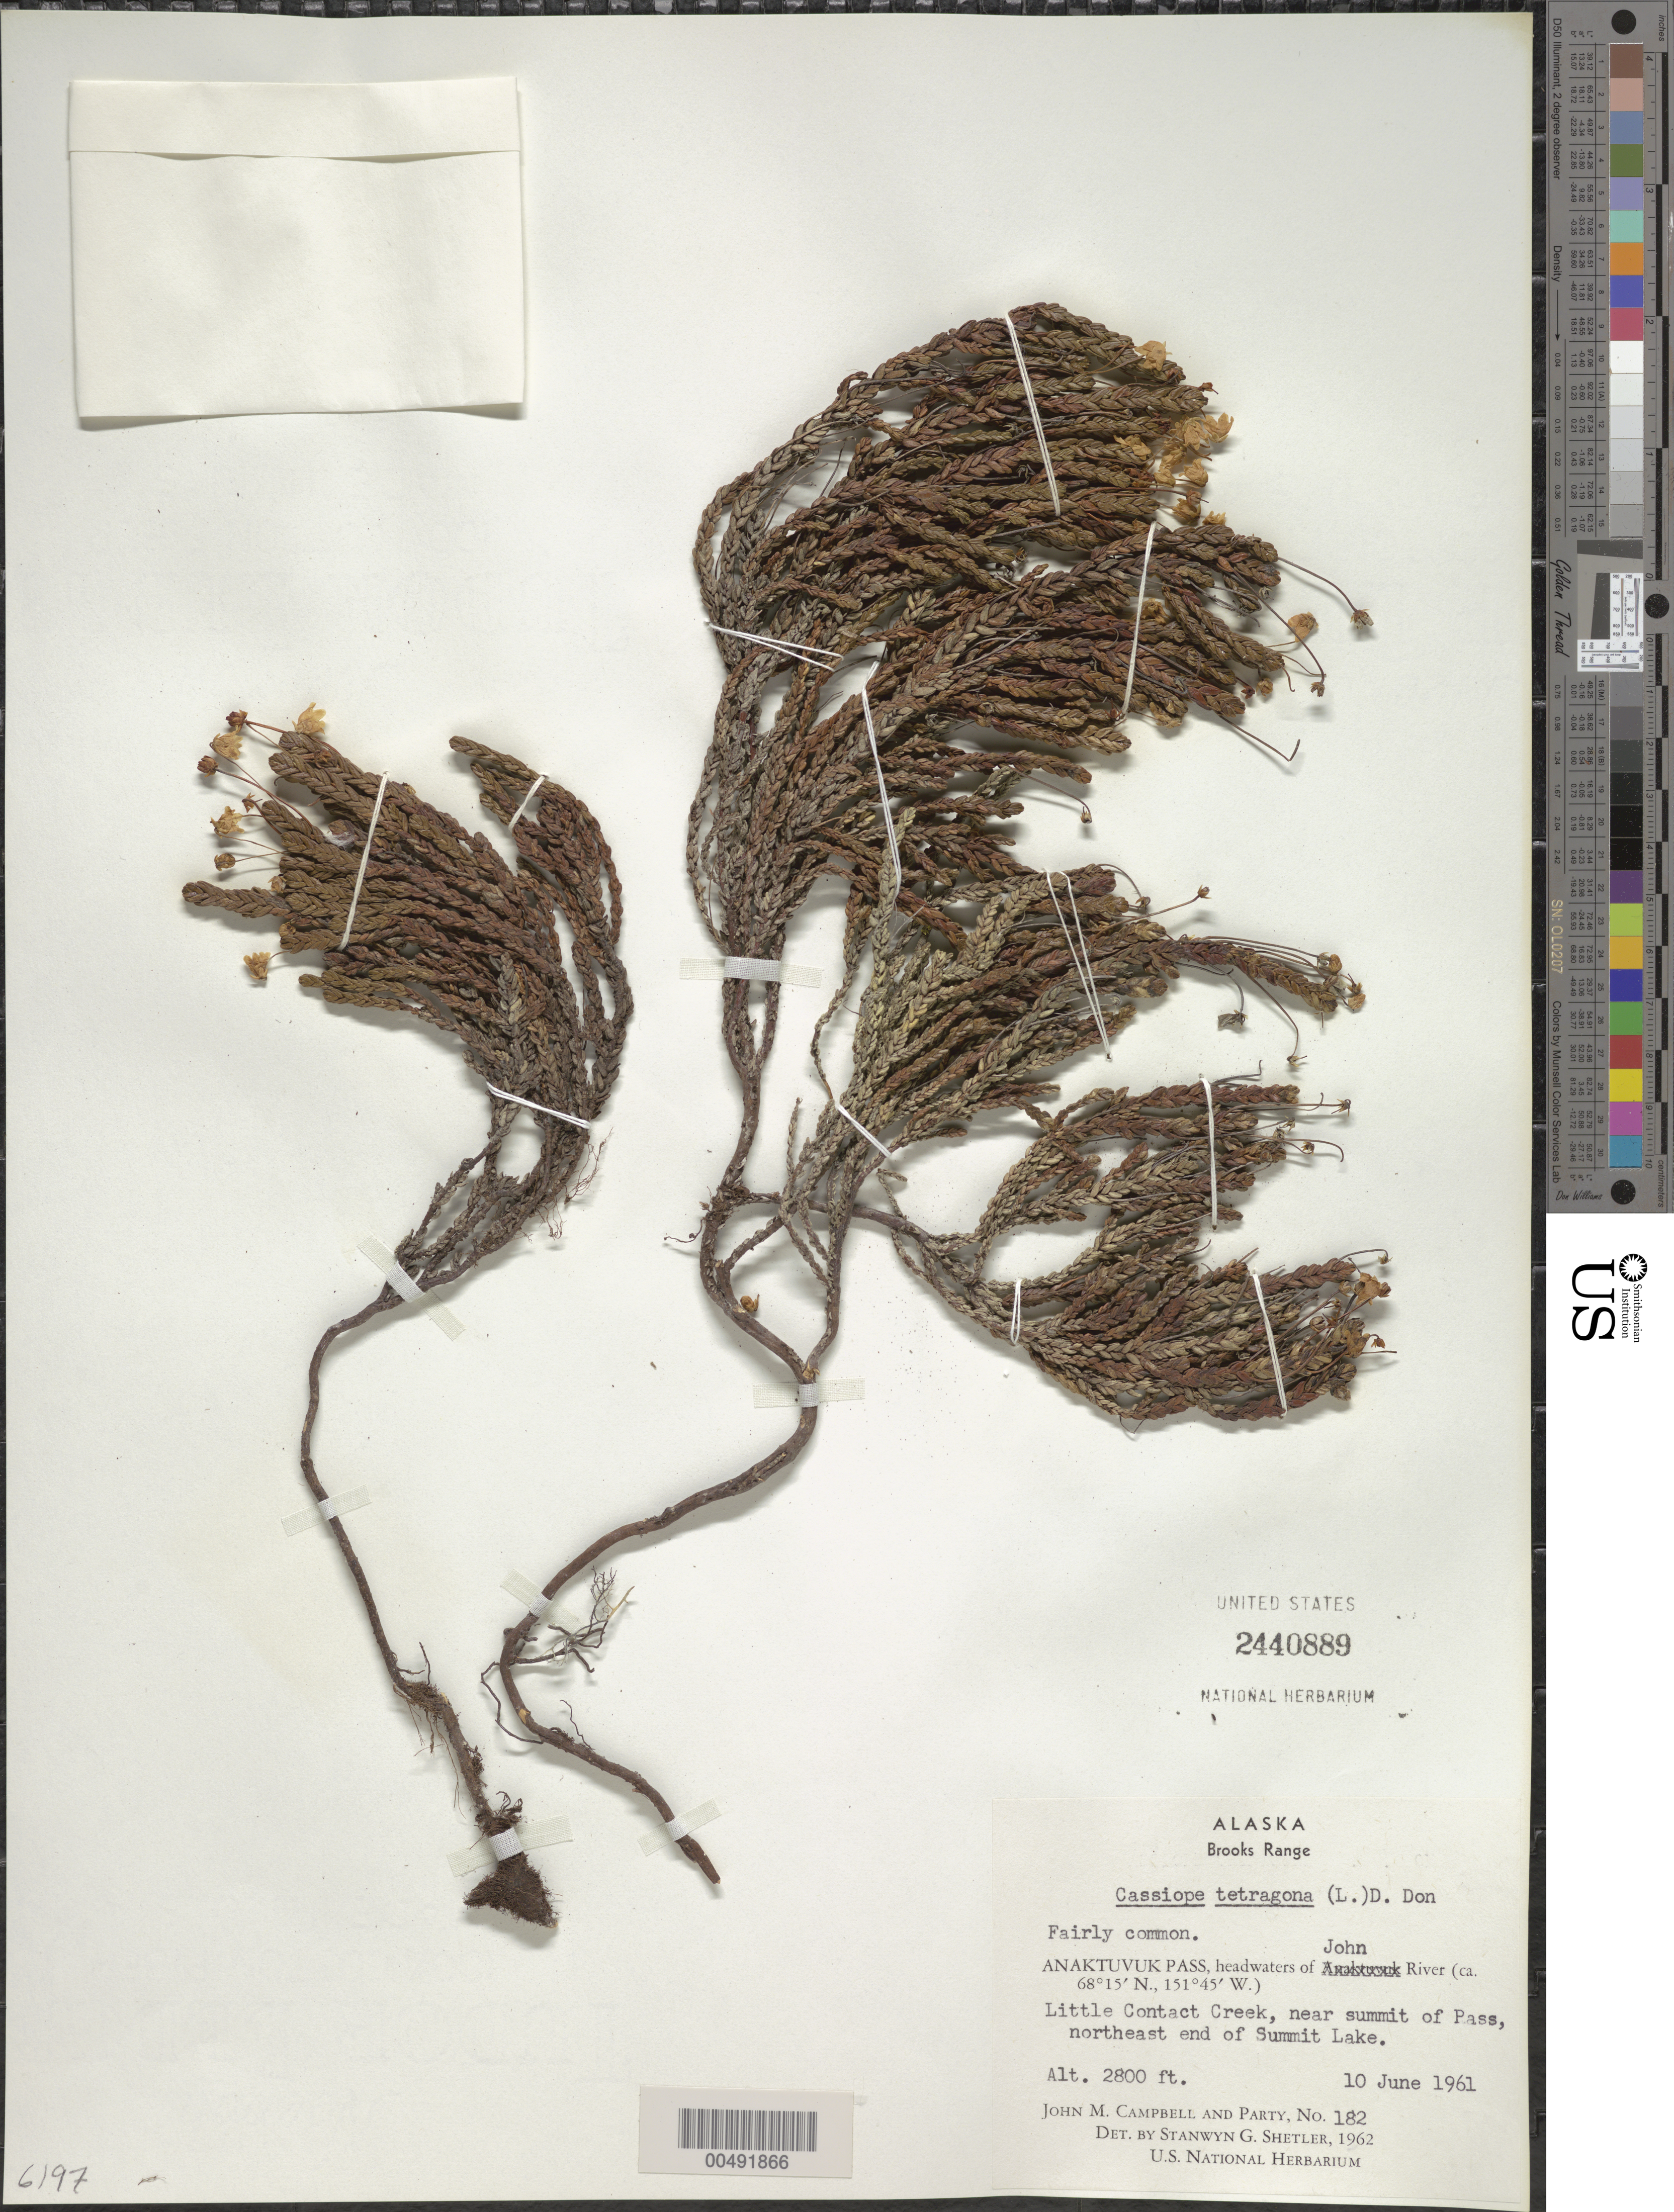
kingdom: Plantae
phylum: Tracheophyta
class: Magnoliopsida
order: Ericales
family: Ericaceae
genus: Cassiope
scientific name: Cassiope tetragona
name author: (L.) D. Don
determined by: Shetler, Stanwyn G., (US), NMNH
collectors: J. M. Campbell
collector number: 182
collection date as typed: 10 Jun 1961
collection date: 1961-06-10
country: United States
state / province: Alaska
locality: Brooks Range, Little Contact Creek, near summit of Anaktuvuk Pass, headwaters of John River, NE end of Summit Lake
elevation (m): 853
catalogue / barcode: US 2440889